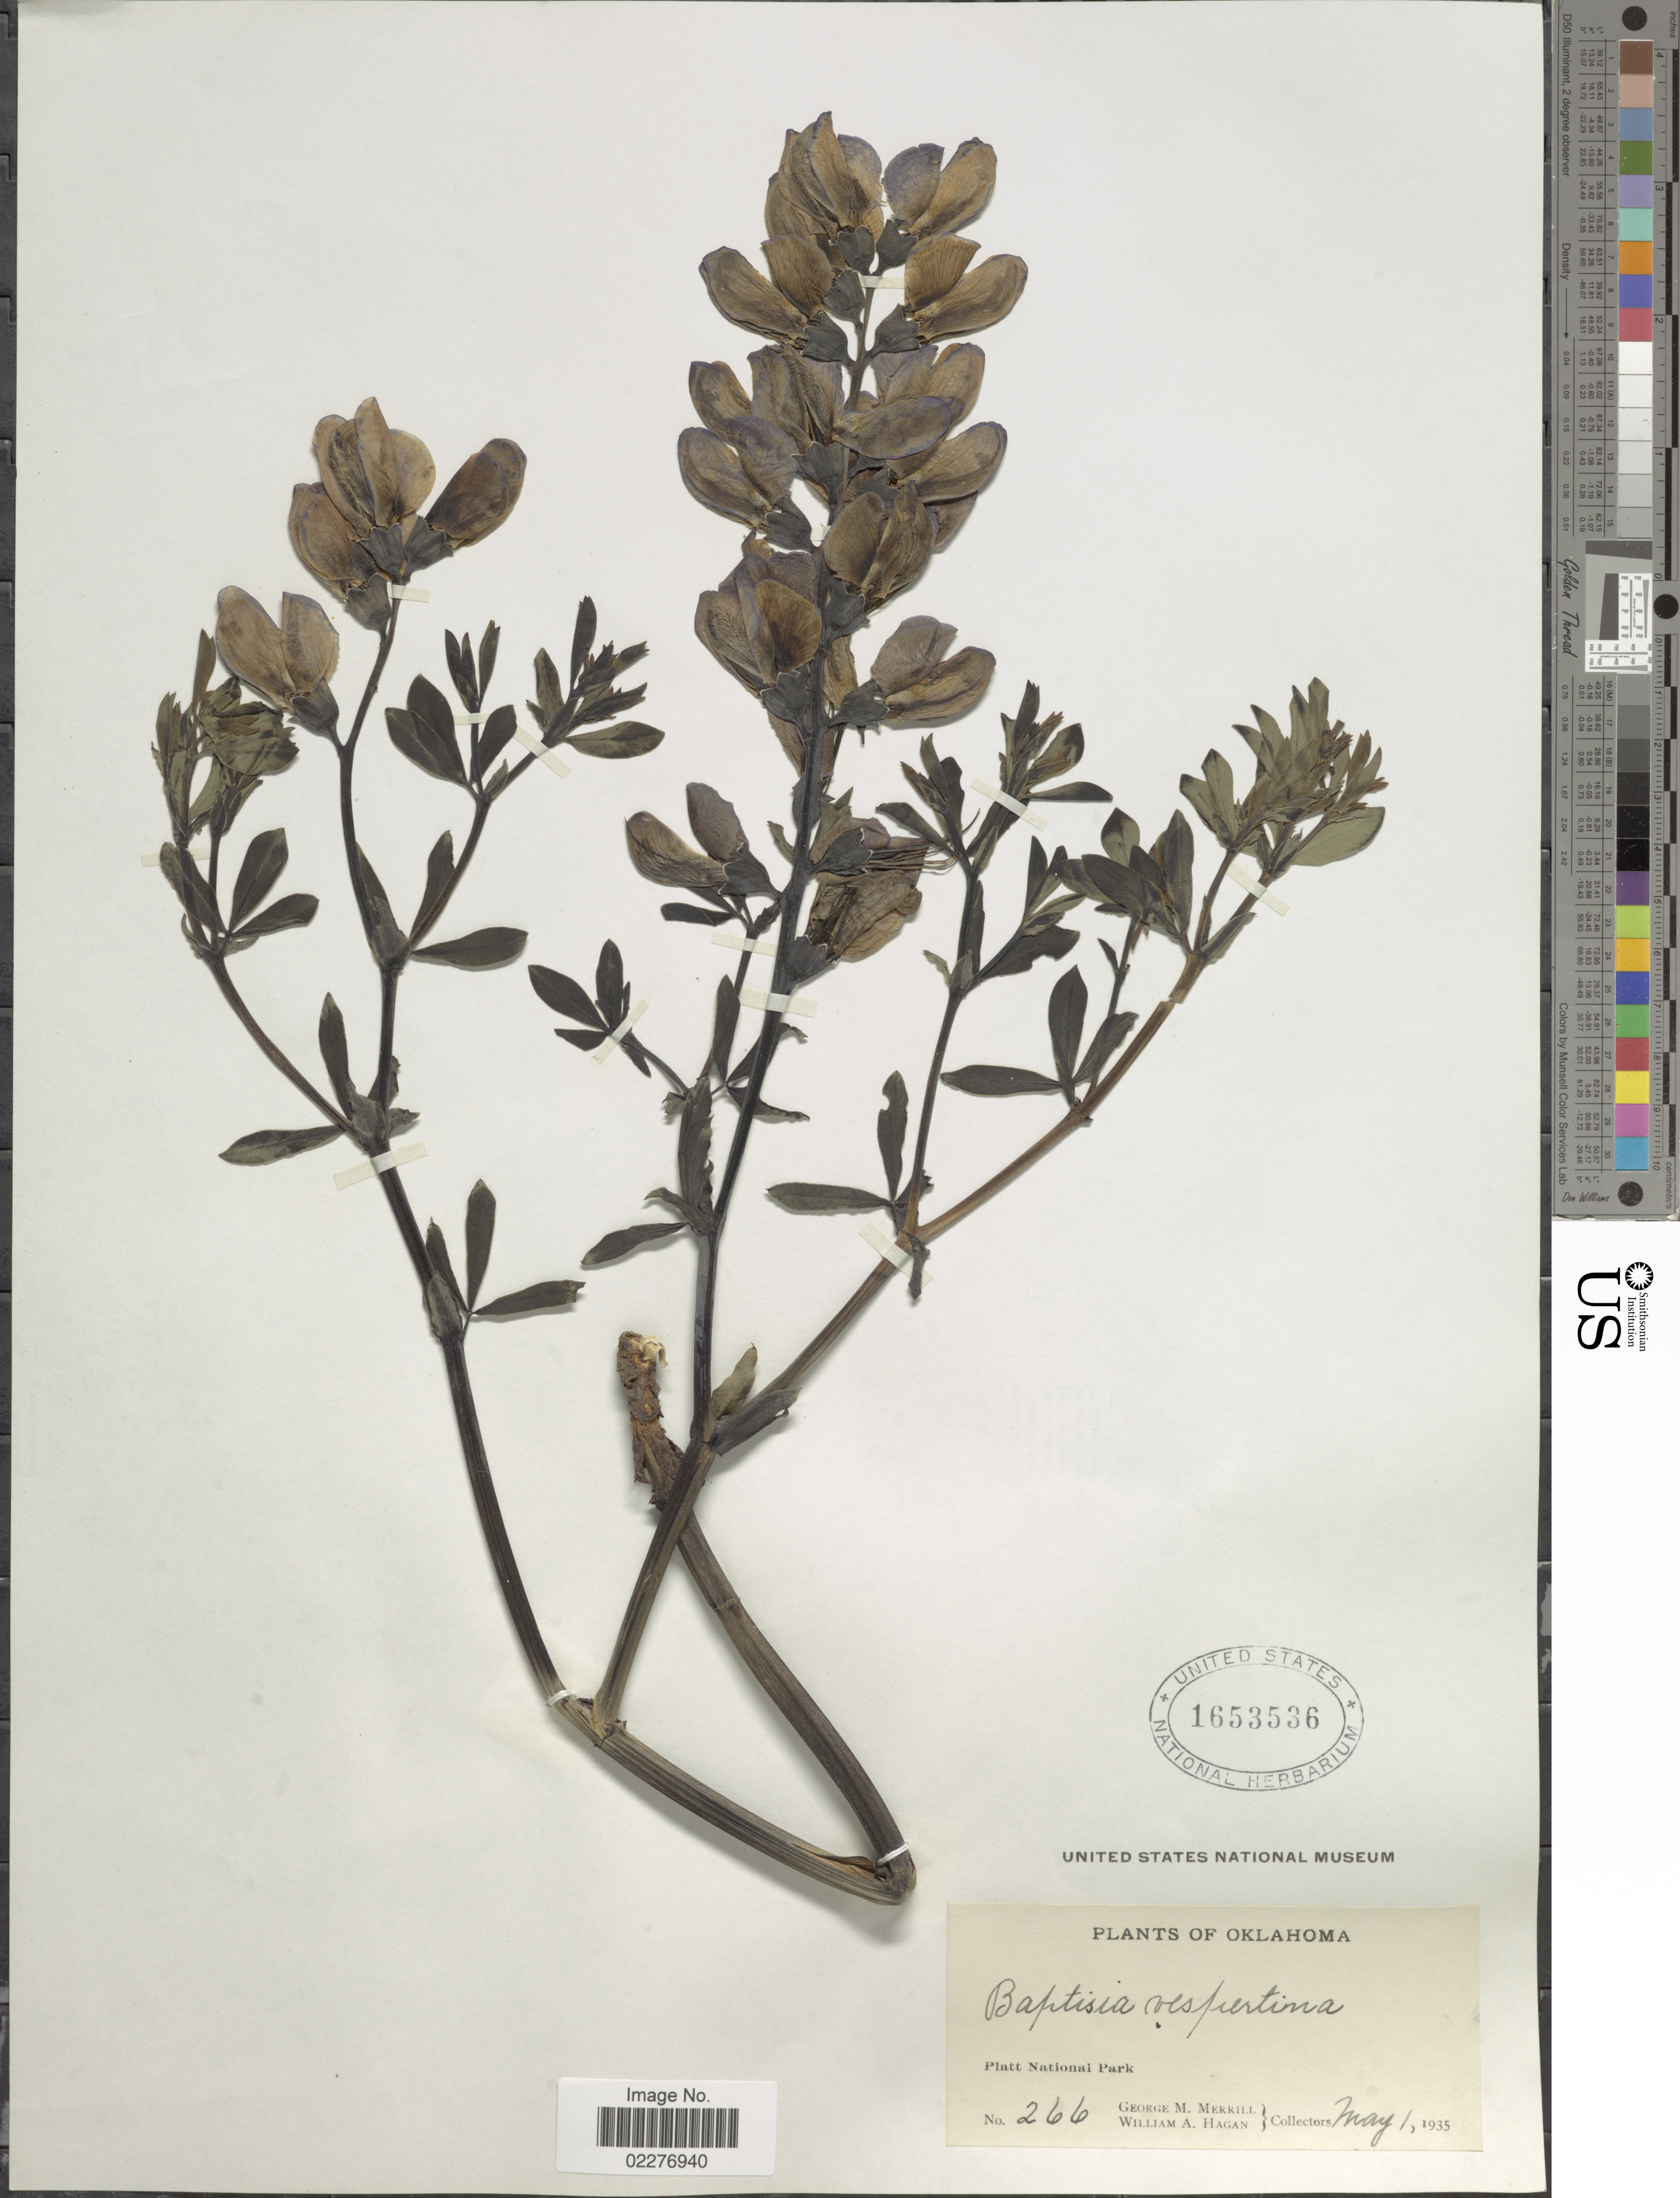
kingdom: Plantae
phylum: Tracheophyta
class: Magnoliopsida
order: Fabales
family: Fabaceae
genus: Baptisia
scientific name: Baptisia minor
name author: Lehm.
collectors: G. M. Merrill & W. Hagan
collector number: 266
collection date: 1935-05-01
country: United States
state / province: Oklahoma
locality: Platt National Park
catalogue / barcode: US 1653536